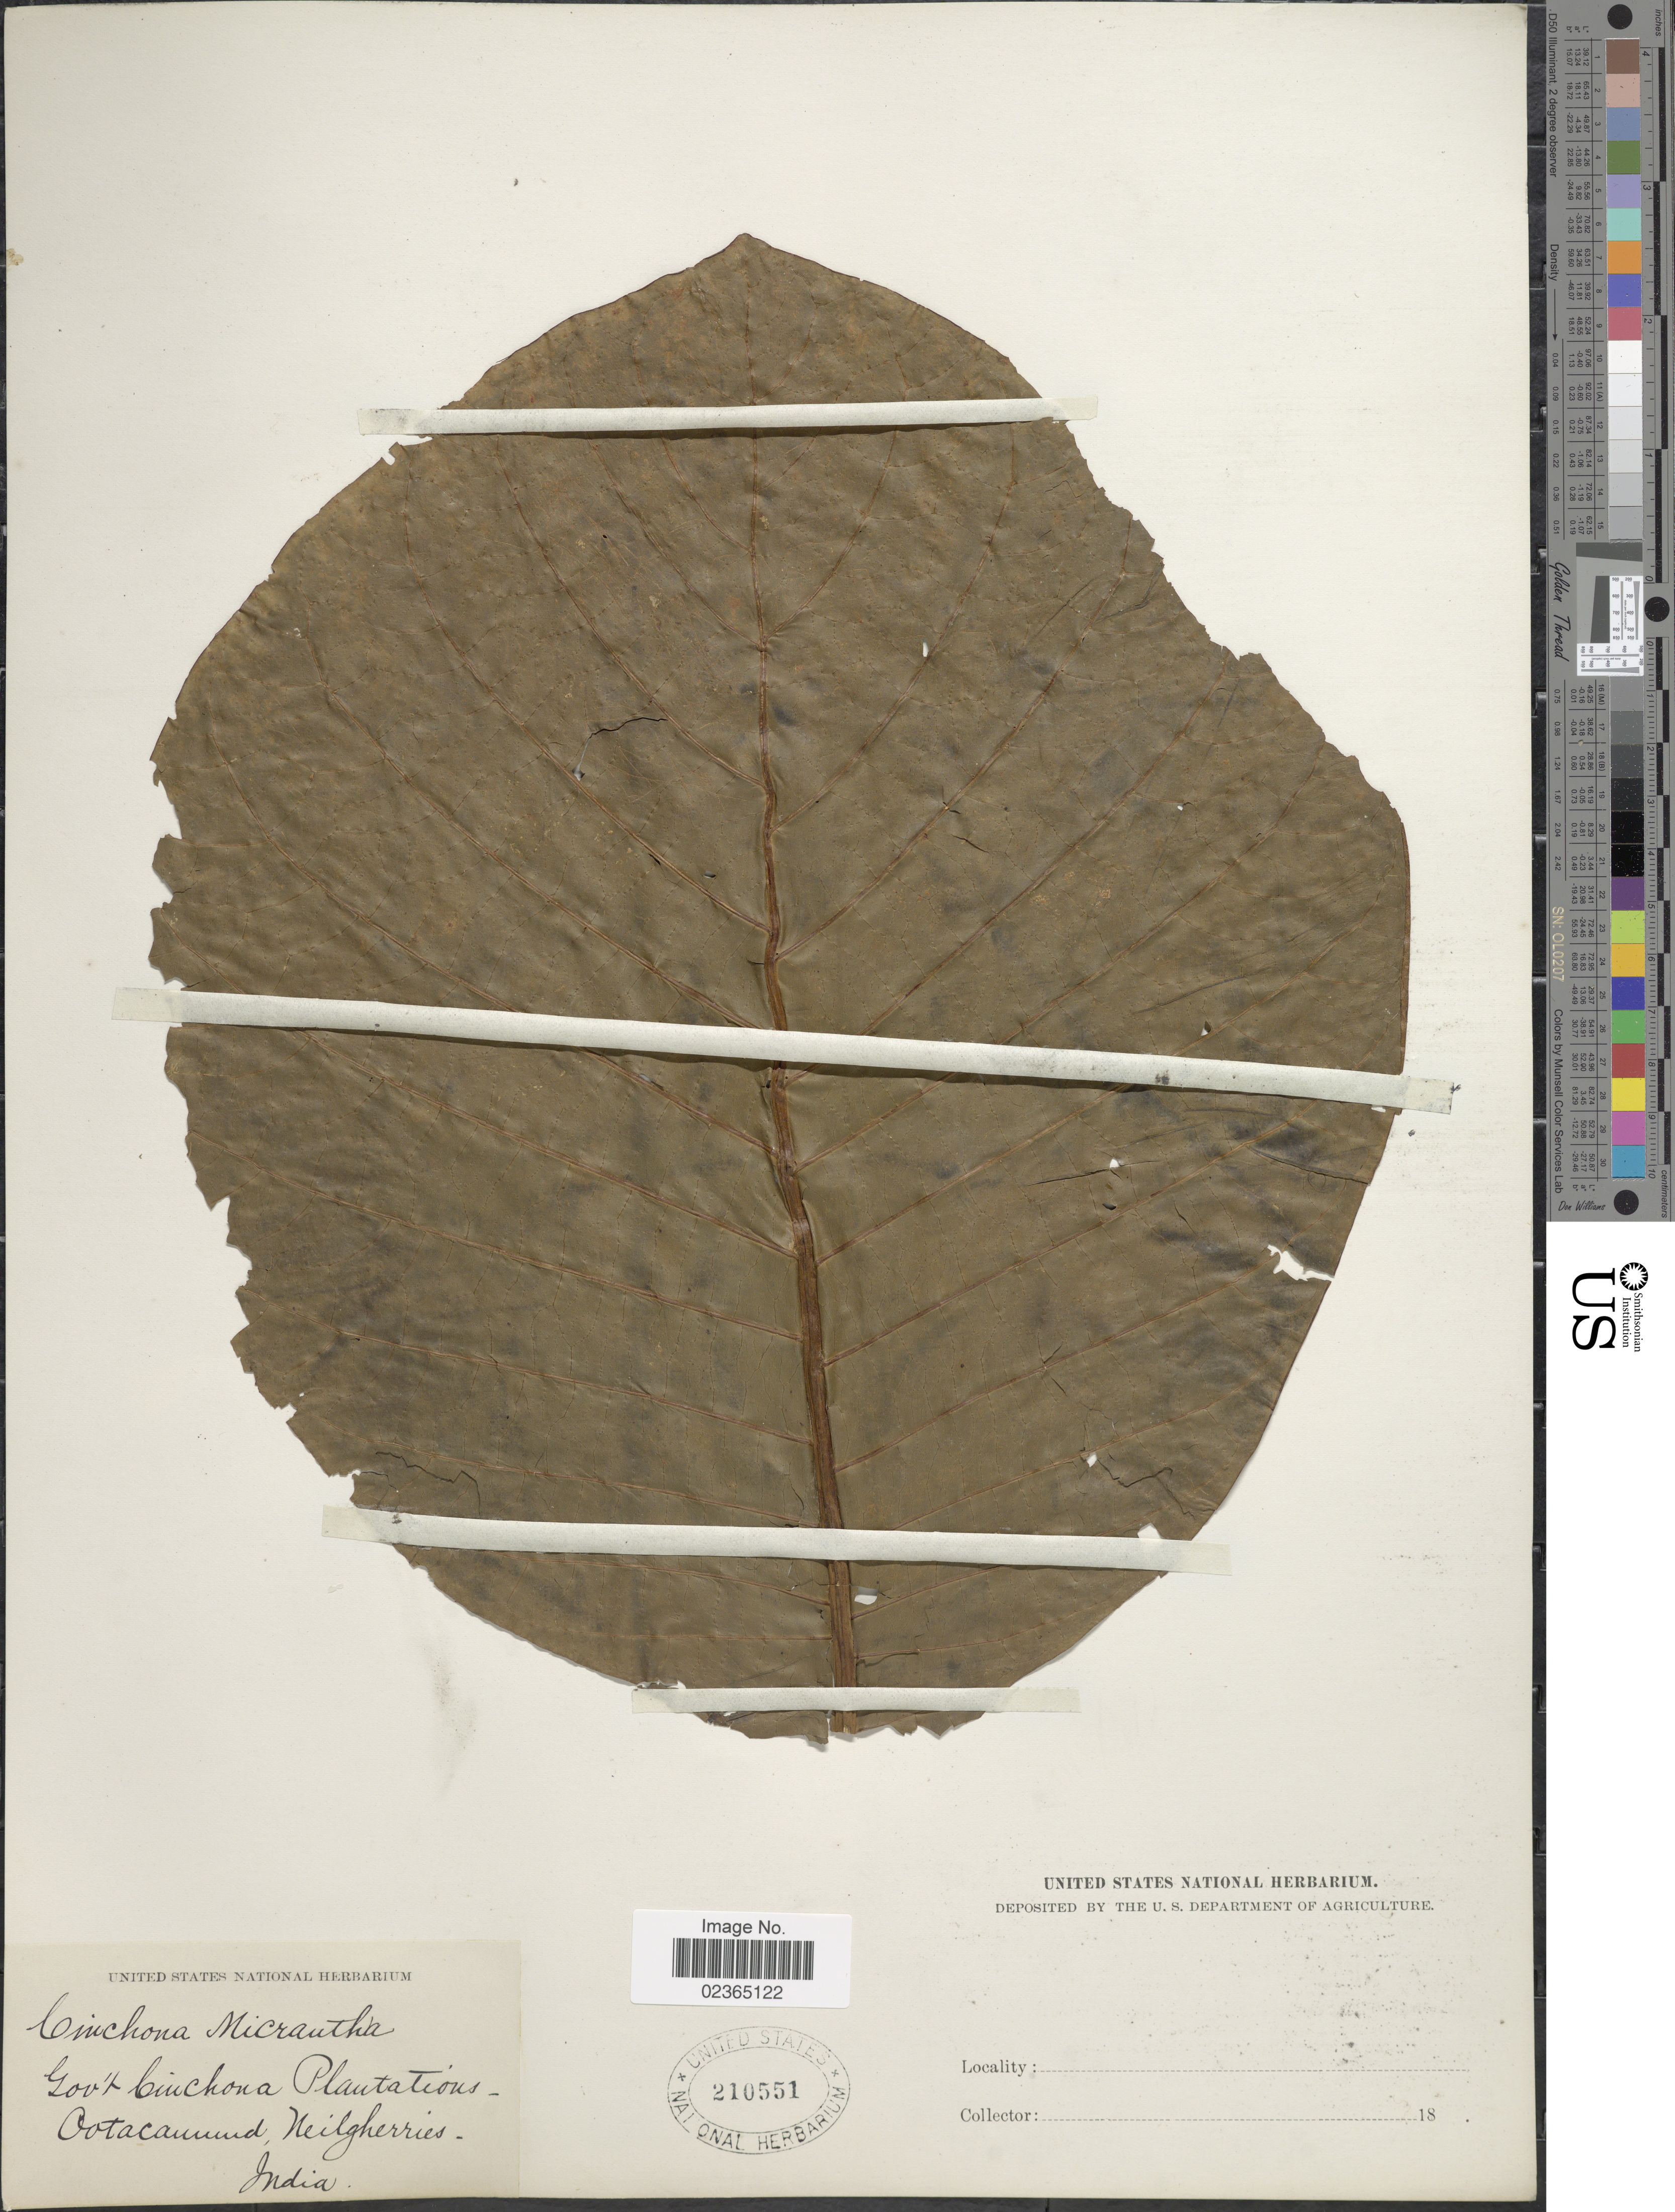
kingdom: Plantae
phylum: Tracheophyta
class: Magnoliopsida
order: Gentianales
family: Rubiaceae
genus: Cinchona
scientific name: Cinchona micrantha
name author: Ruiz & Pav.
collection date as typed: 18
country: India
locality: Gov't Cinchona Plantations - Ootacamund, Neilgherries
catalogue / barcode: US 210551